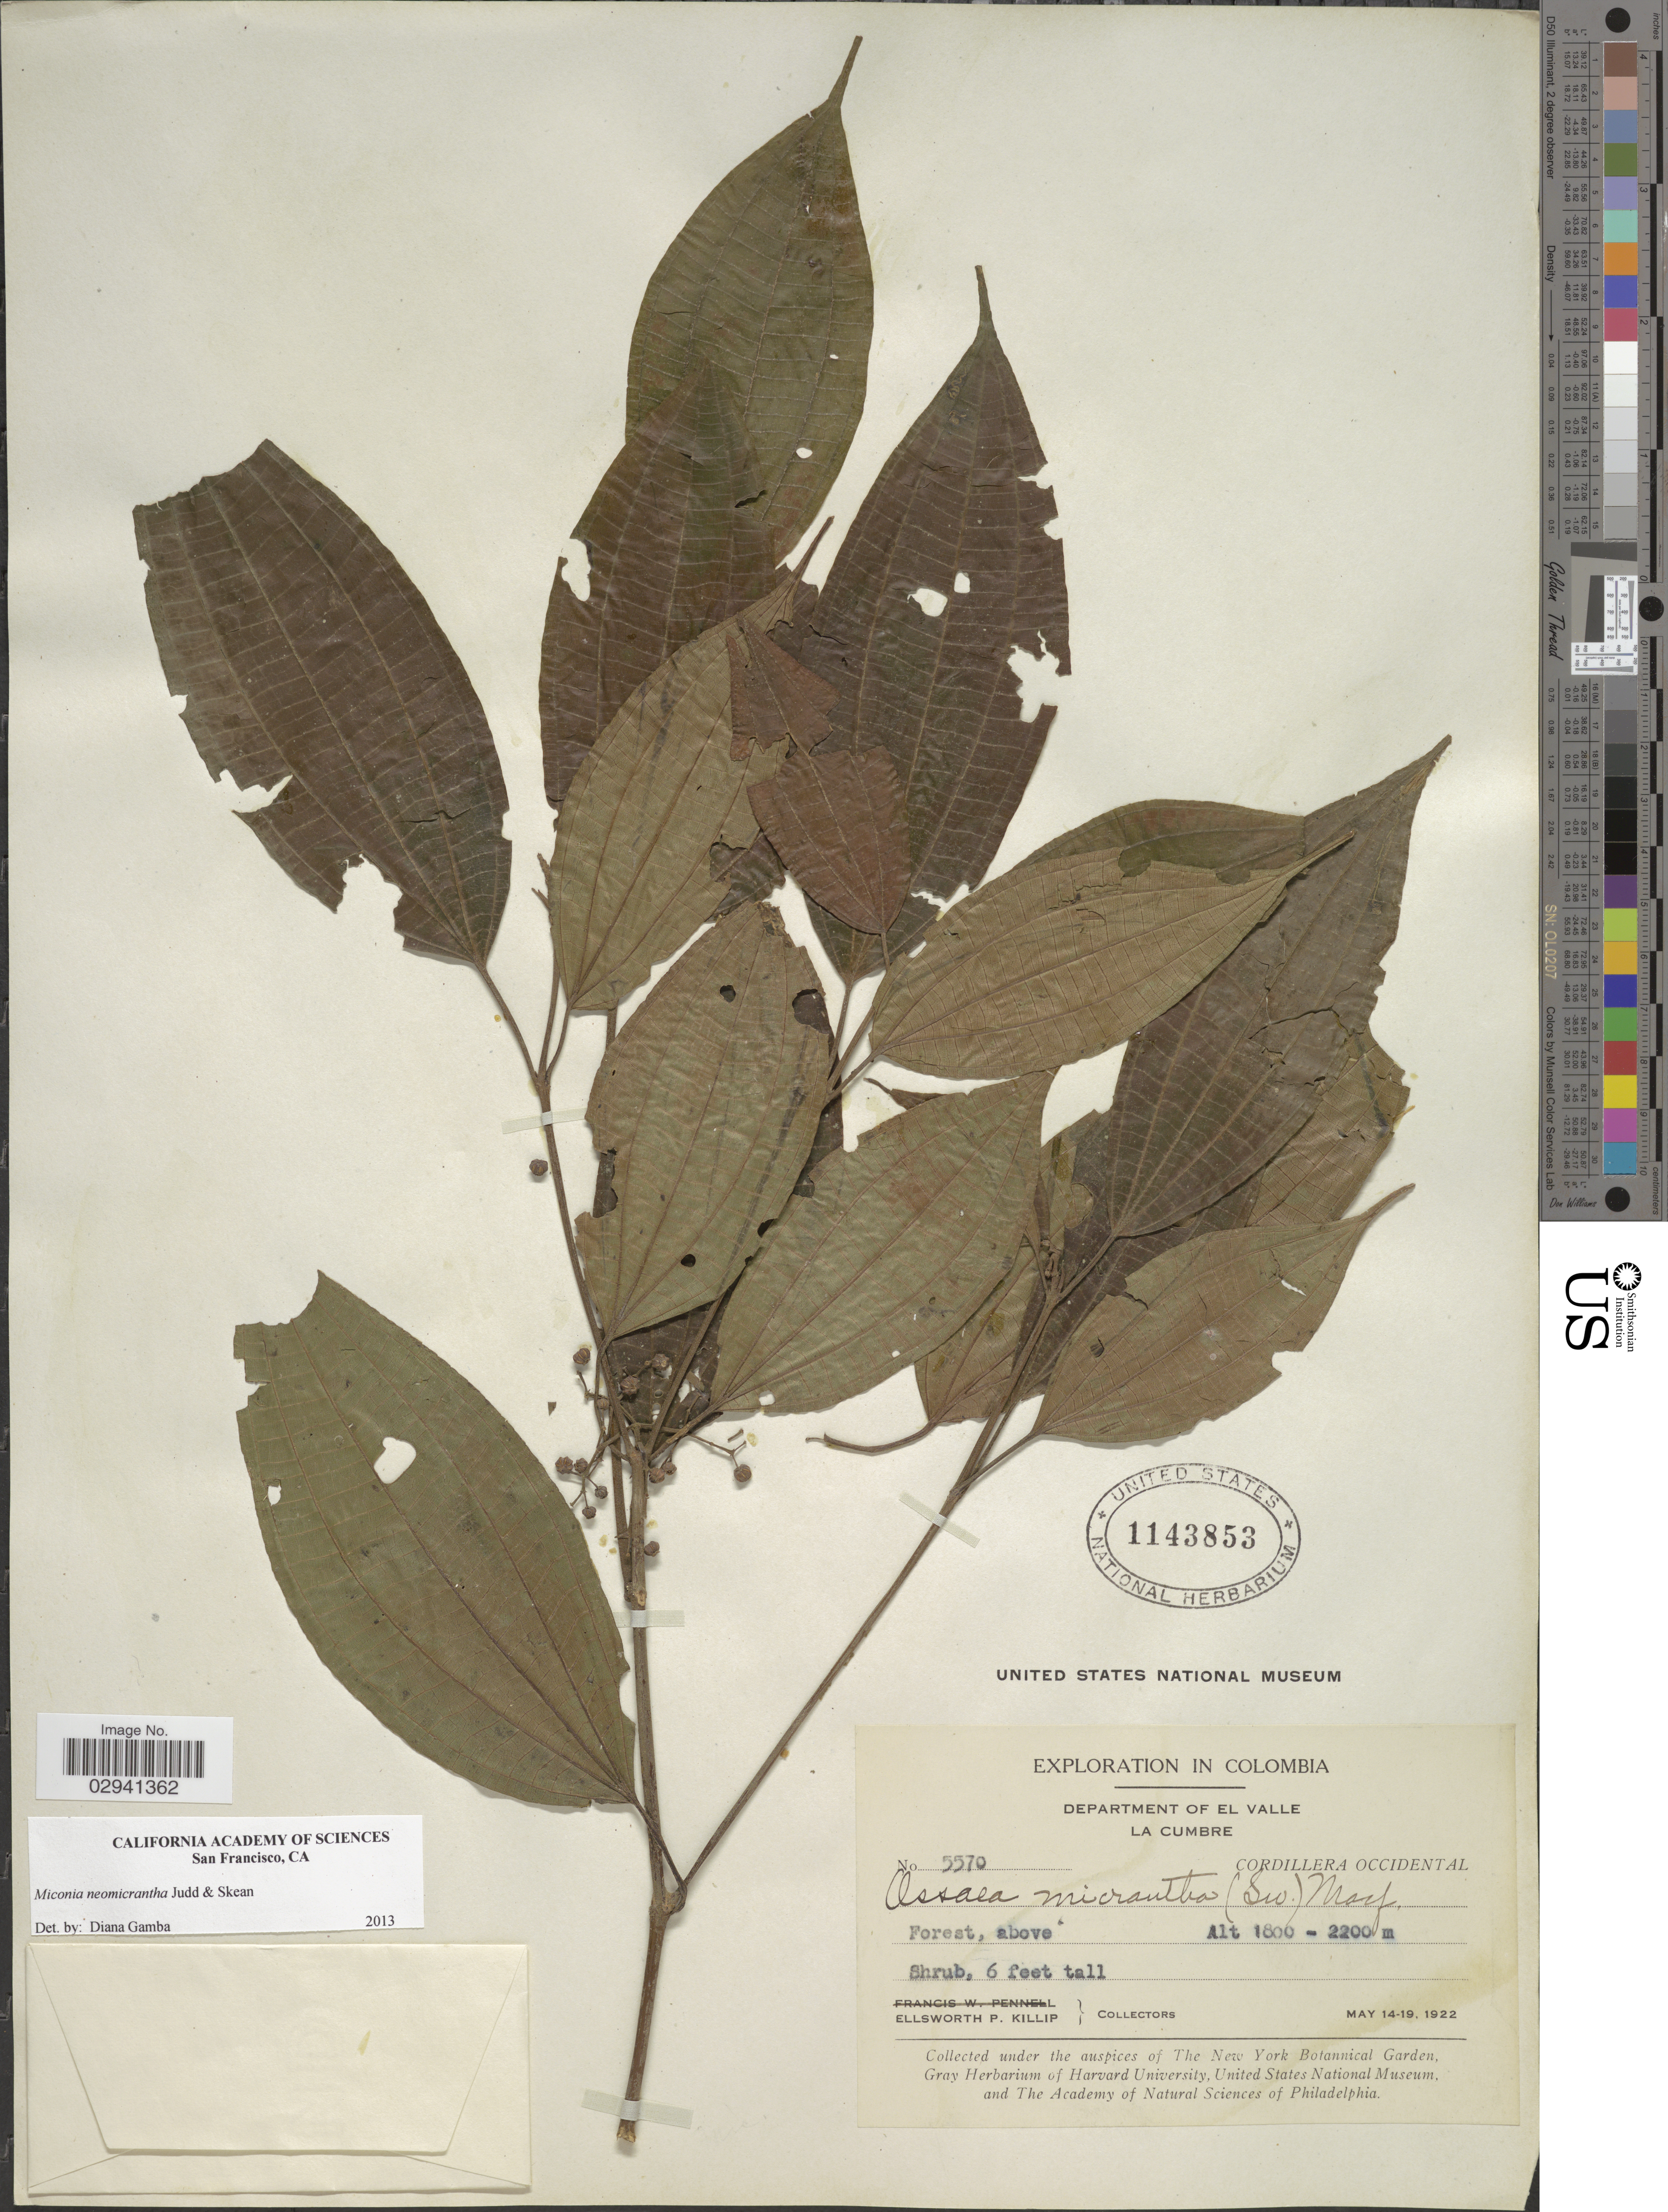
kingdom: Plantae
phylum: Tracheophyta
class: Magnoliopsida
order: Myrtales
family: Melastomataceae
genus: Miconia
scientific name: Miconia neomicrantha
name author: Judd & Skean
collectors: E. P. Killip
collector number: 5570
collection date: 1922-05-14/1922-05-19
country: Colombia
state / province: Valle del Cauca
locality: Department of El Valle, La Cumbre, Cordillera Occidental.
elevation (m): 1800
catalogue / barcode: US 1143853